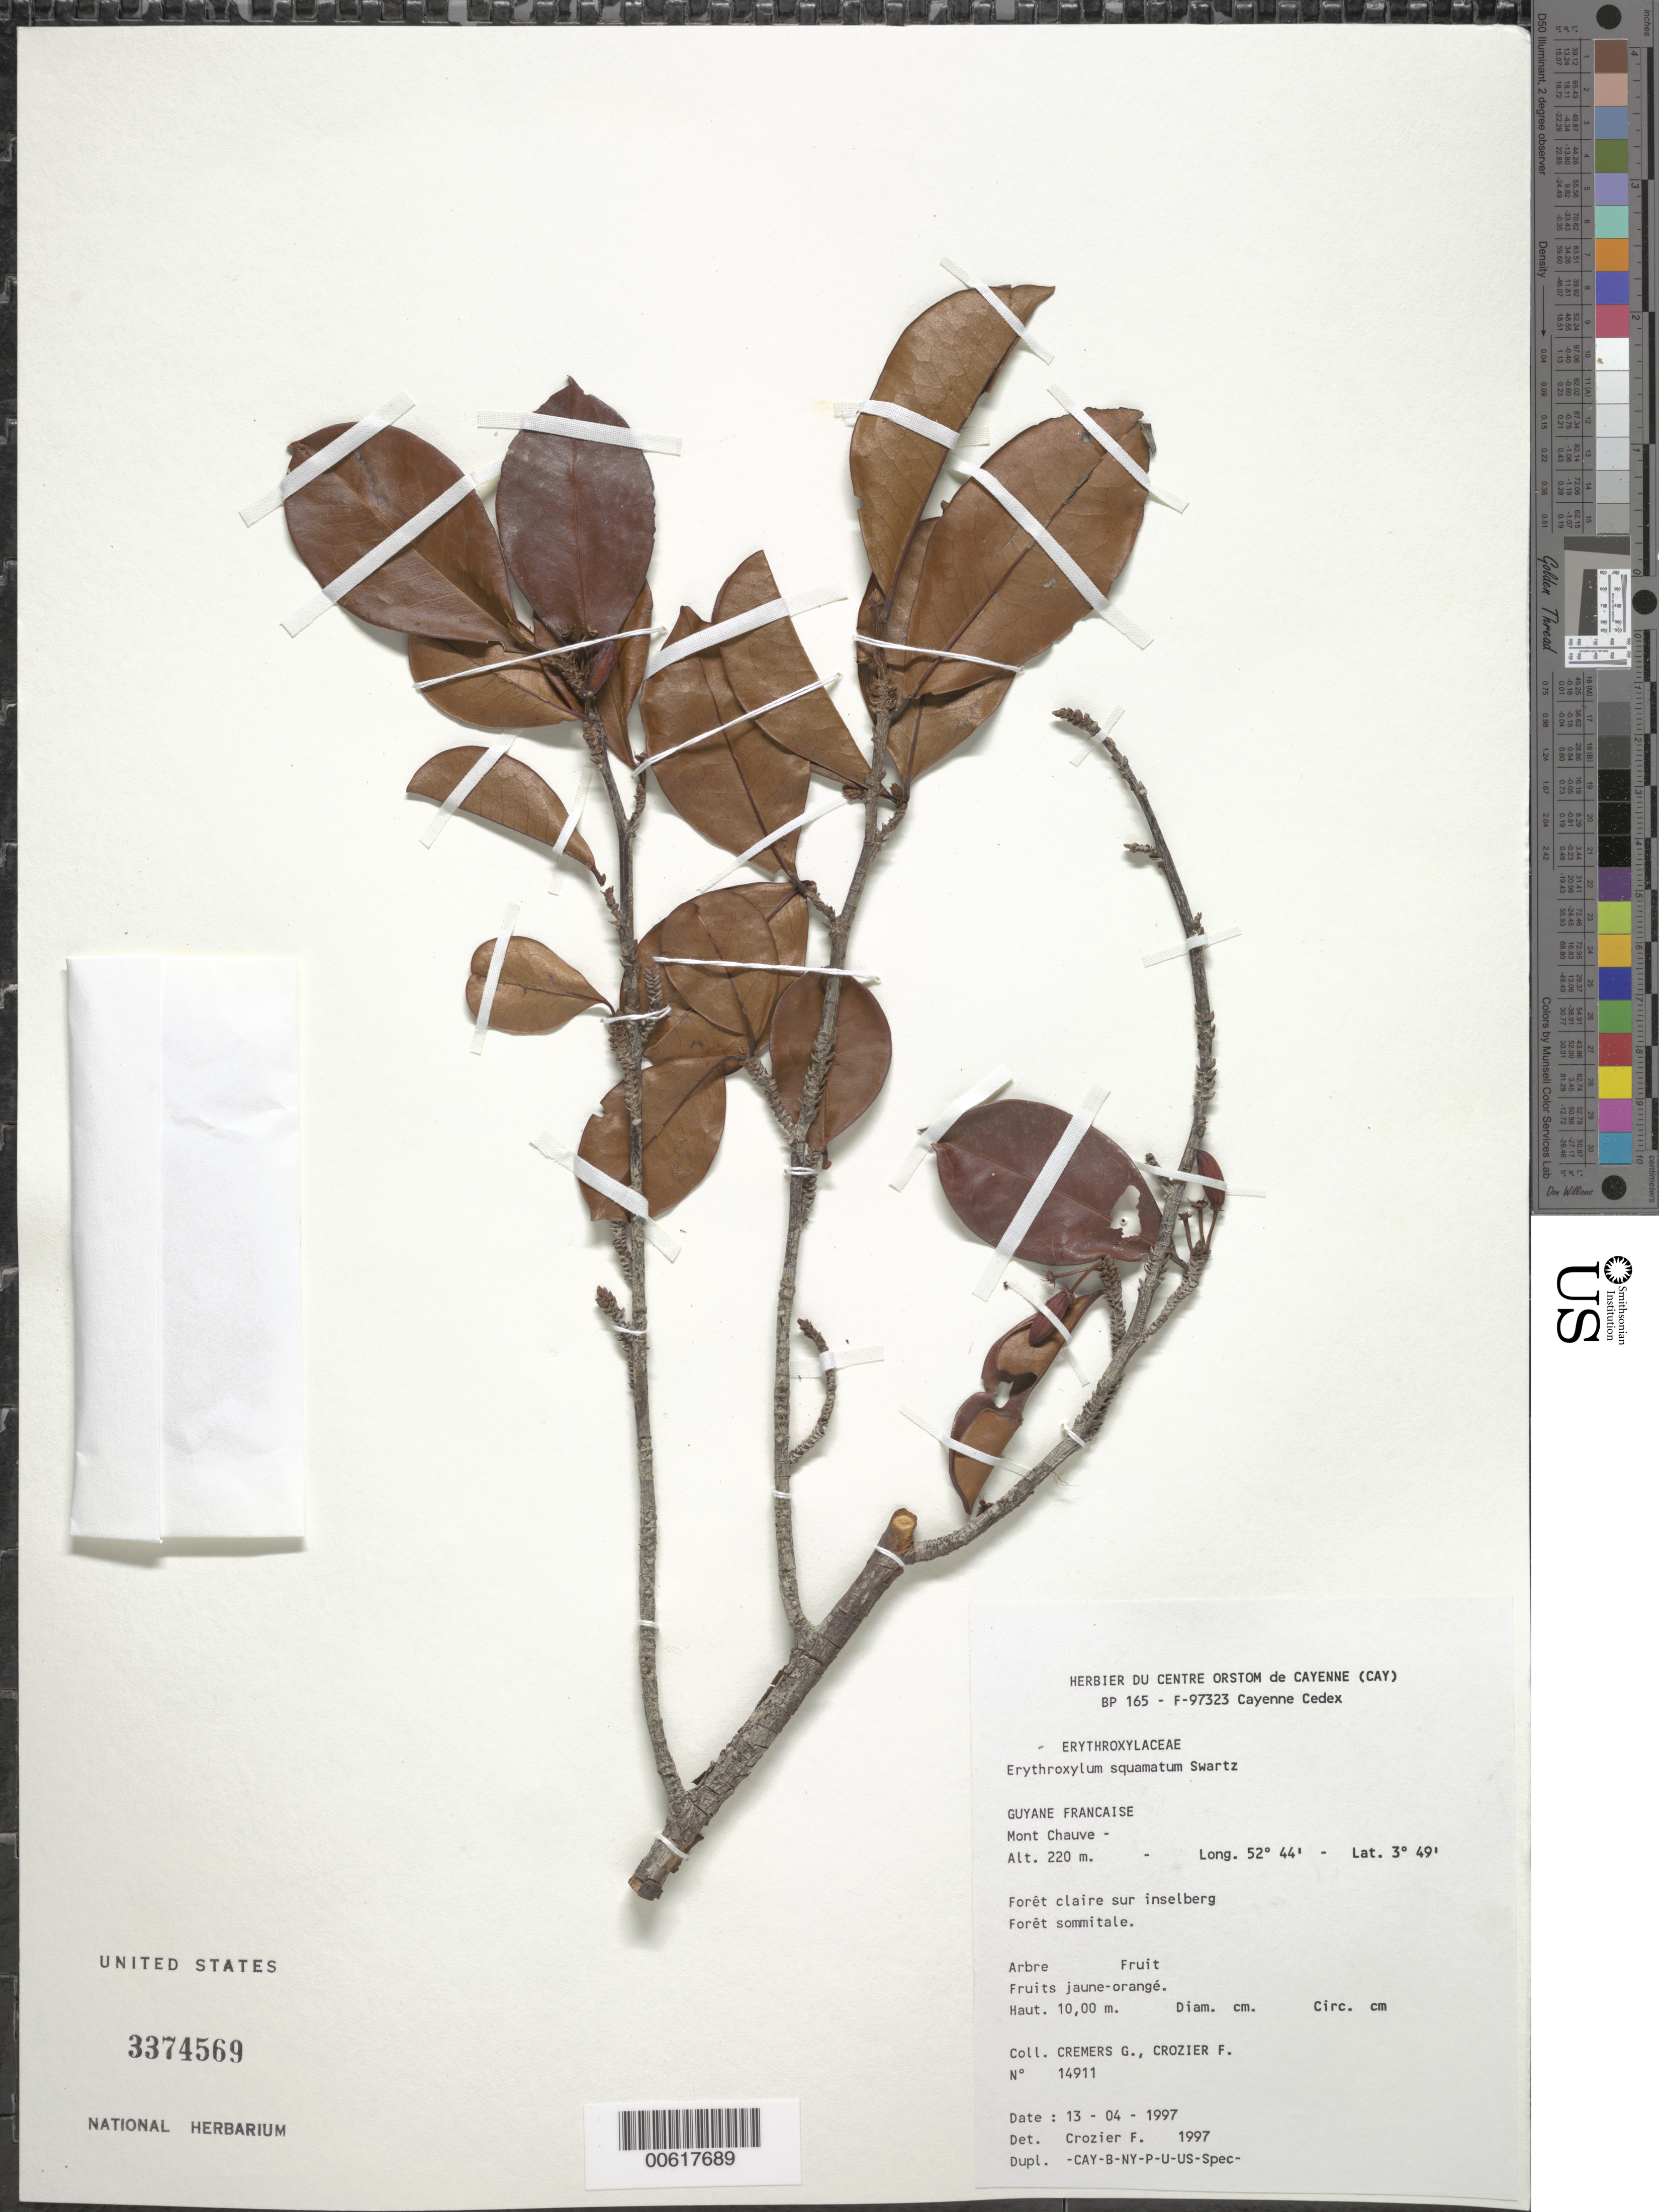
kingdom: Plantae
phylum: Tracheophyta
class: Magnoliopsida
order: Malpighiales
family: Erythroxylaceae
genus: Erythroxylum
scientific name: Erythroxylum squamatum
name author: Sw.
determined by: Crozier, F.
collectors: G. Cremers & F. Crozier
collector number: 14911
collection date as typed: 13-Apr-97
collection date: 1997-04-13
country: French Guiana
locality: Mont Chauve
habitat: Forêt claire sur inselberg; forêt sommitale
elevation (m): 220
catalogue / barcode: US 3374569